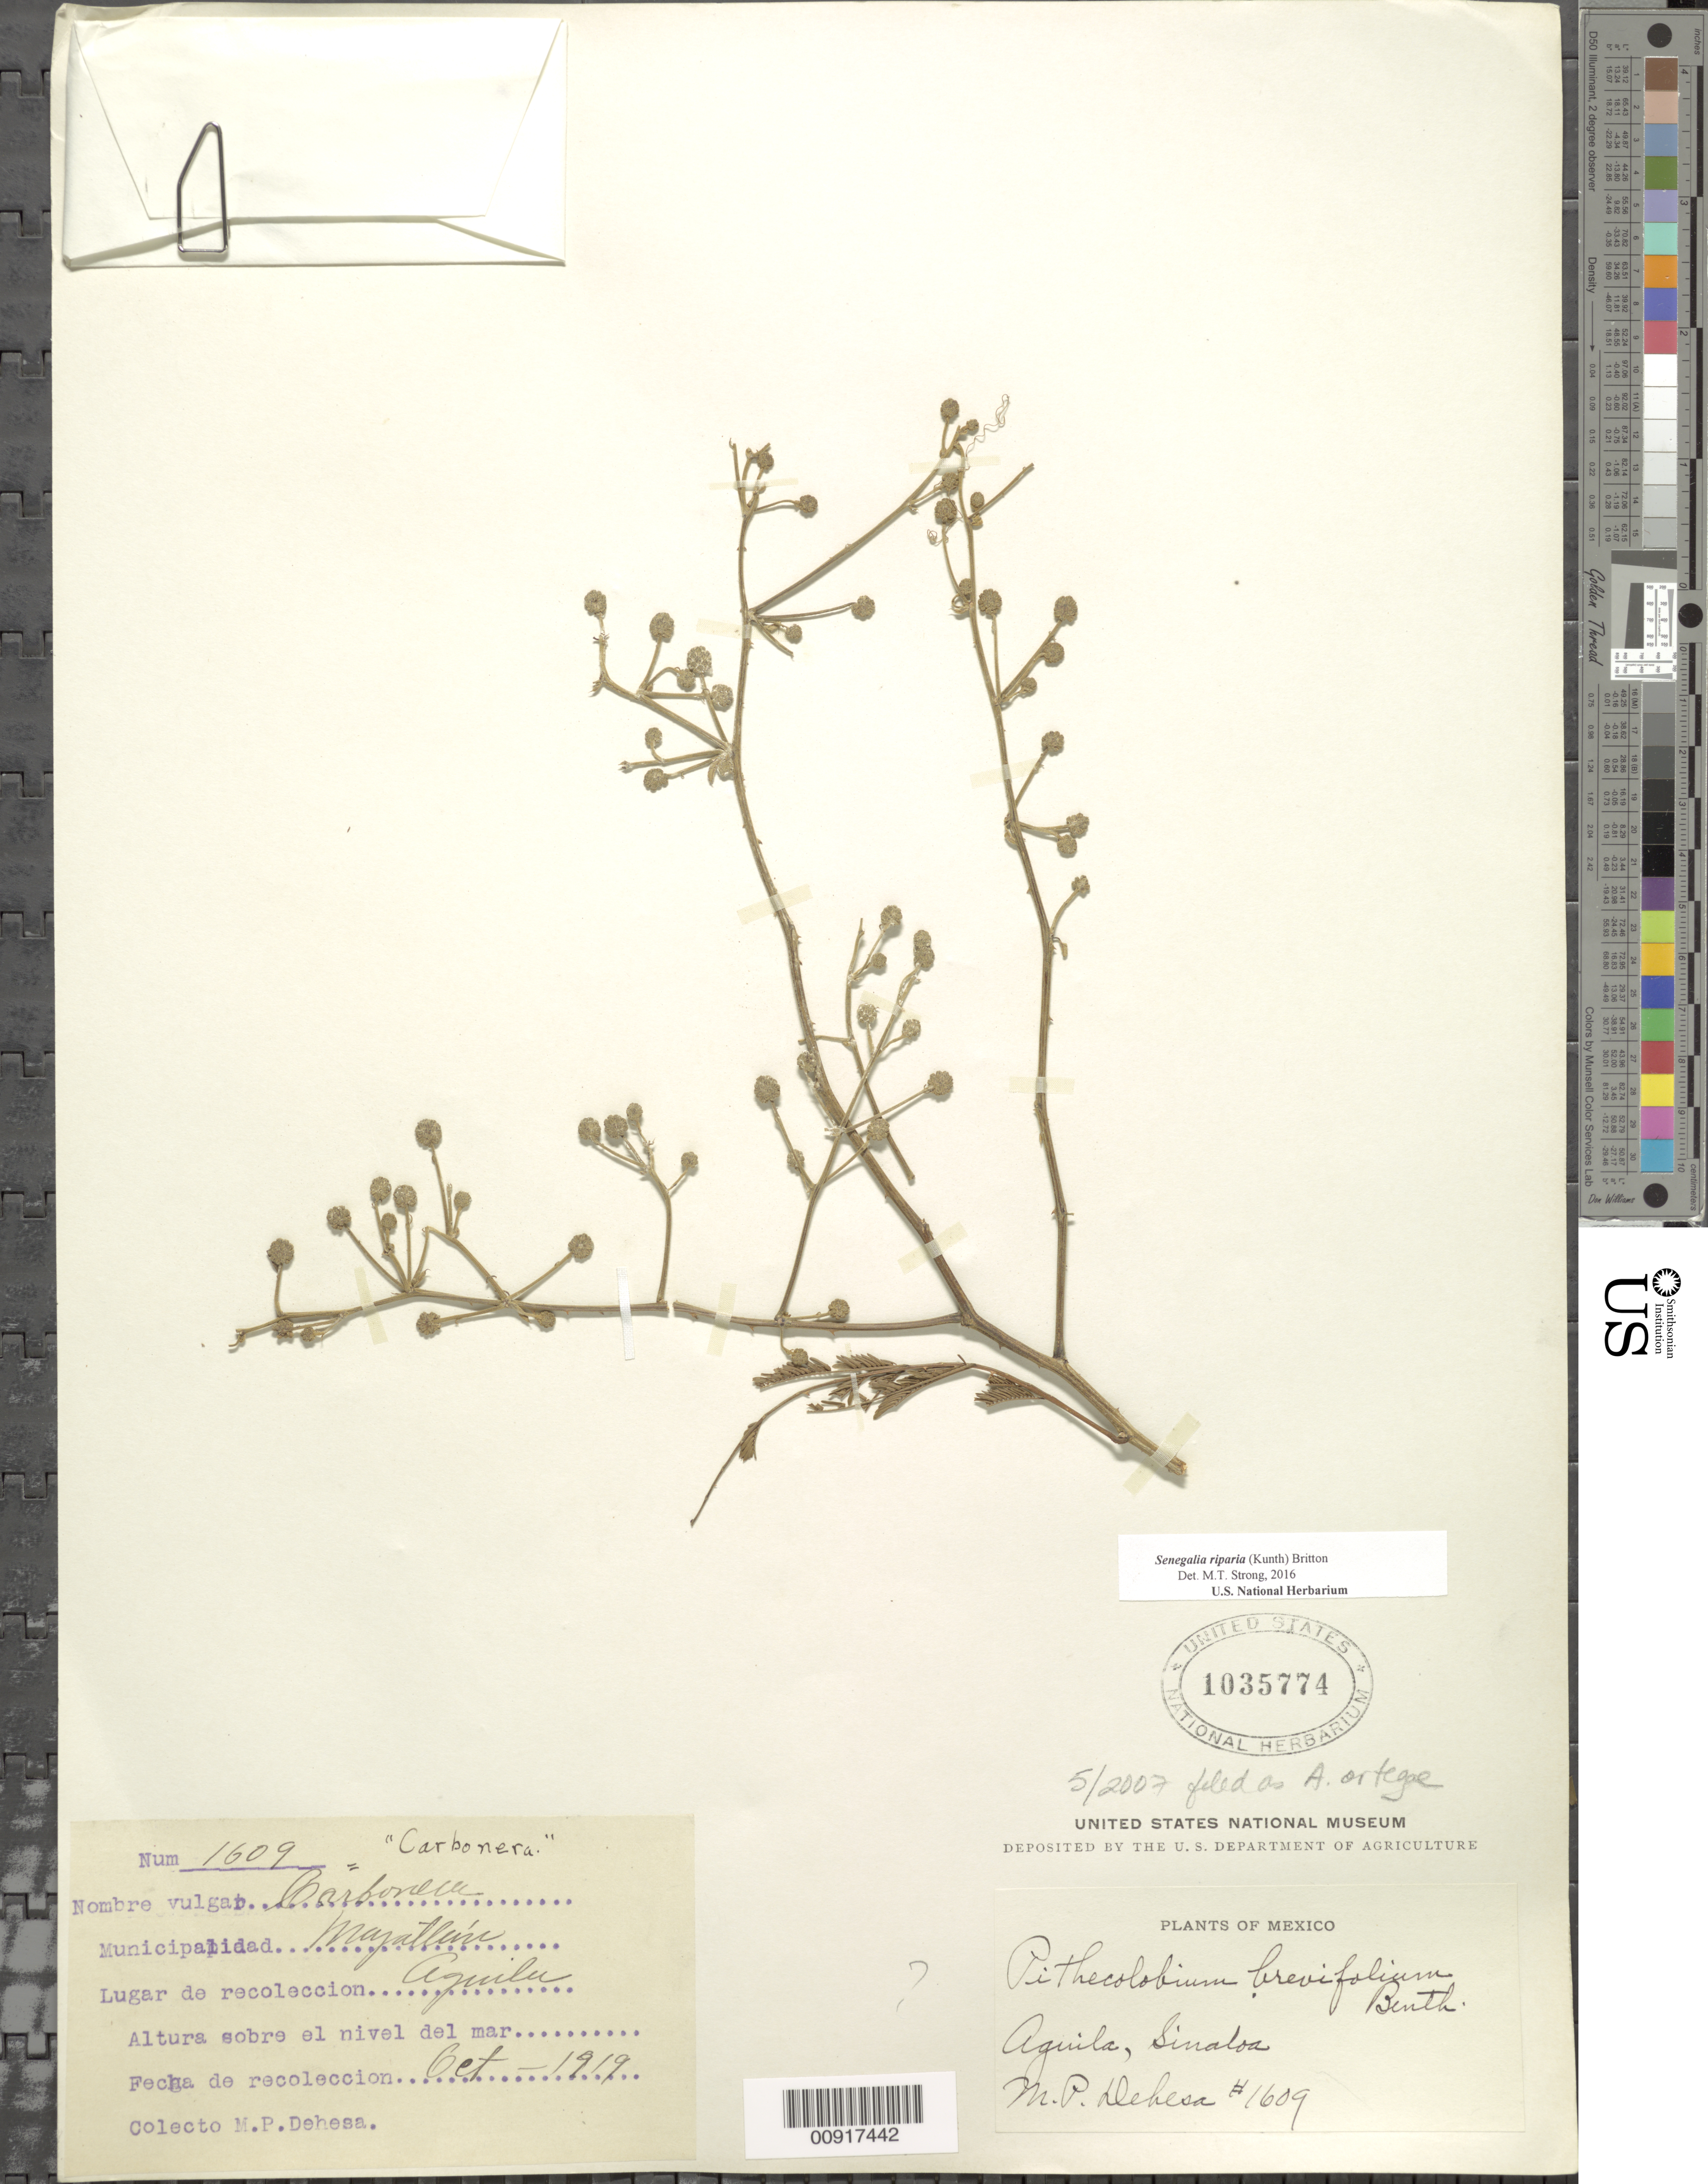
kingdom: Plantae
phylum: Tracheophyta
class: Magnoliopsida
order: Fabales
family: Fabaceae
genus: Senegalia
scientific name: Senegalia riparia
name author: (Kunth) Britton & Rose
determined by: Strong, M. T., (US), Smithsonian Institution - National Museum of Natural History (UNITED STATES)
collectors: M. Dehesa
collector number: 1609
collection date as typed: Oct 1919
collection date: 1919-10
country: Mexico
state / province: Sinaloa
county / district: Mazatlán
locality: Aguila, Sinaloa. Municipalidad Mazatlán.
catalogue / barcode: US 1035774